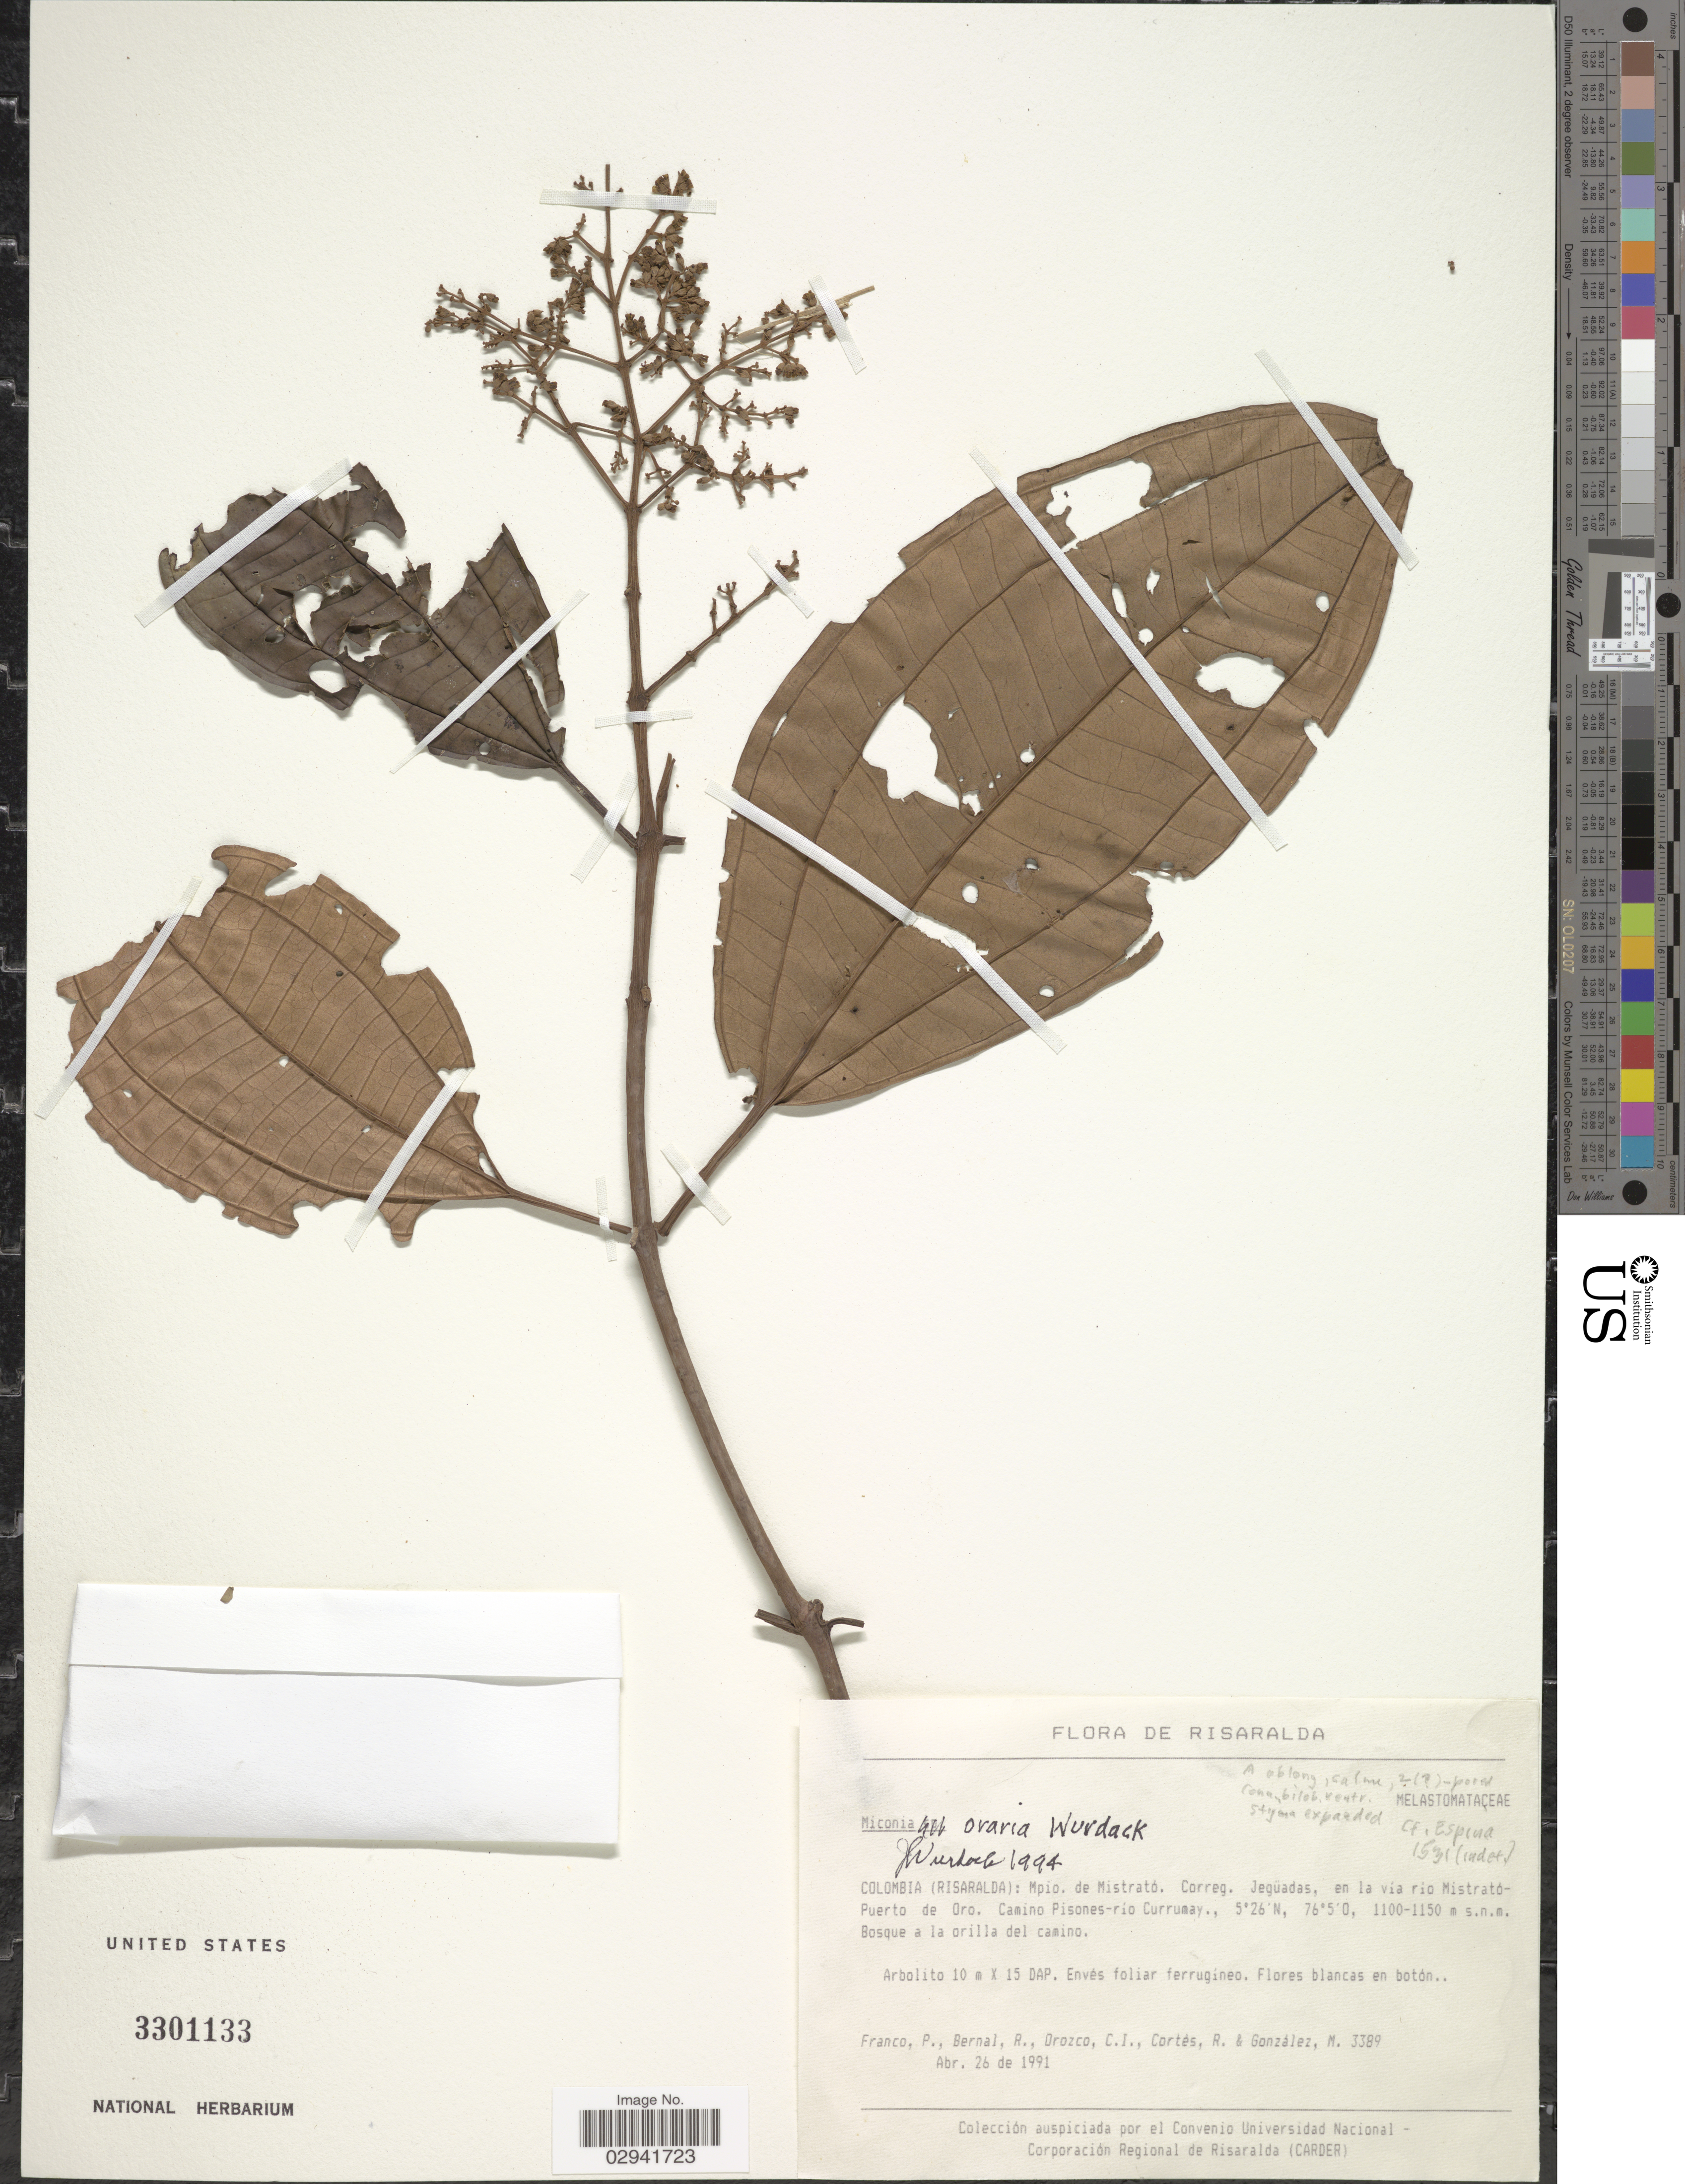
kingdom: Plantae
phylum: Tracheophyta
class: Magnoliopsida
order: Myrtales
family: Melastomataceae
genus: Miconia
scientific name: Miconia oraria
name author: Wurdack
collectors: P. Franco, R. Bernal, C. I. Orozco, R. Cortés & M. González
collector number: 3389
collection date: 1991-04-26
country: Colombia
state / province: Risaralda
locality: Mpio. de Mistrató. Correg. Jegüadas, en la vía rio Mistrató-Puerto de Oro. Camino Pisones-rio Currumay. Bosque a la orilla del camino.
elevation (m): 1100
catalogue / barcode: US 3301133